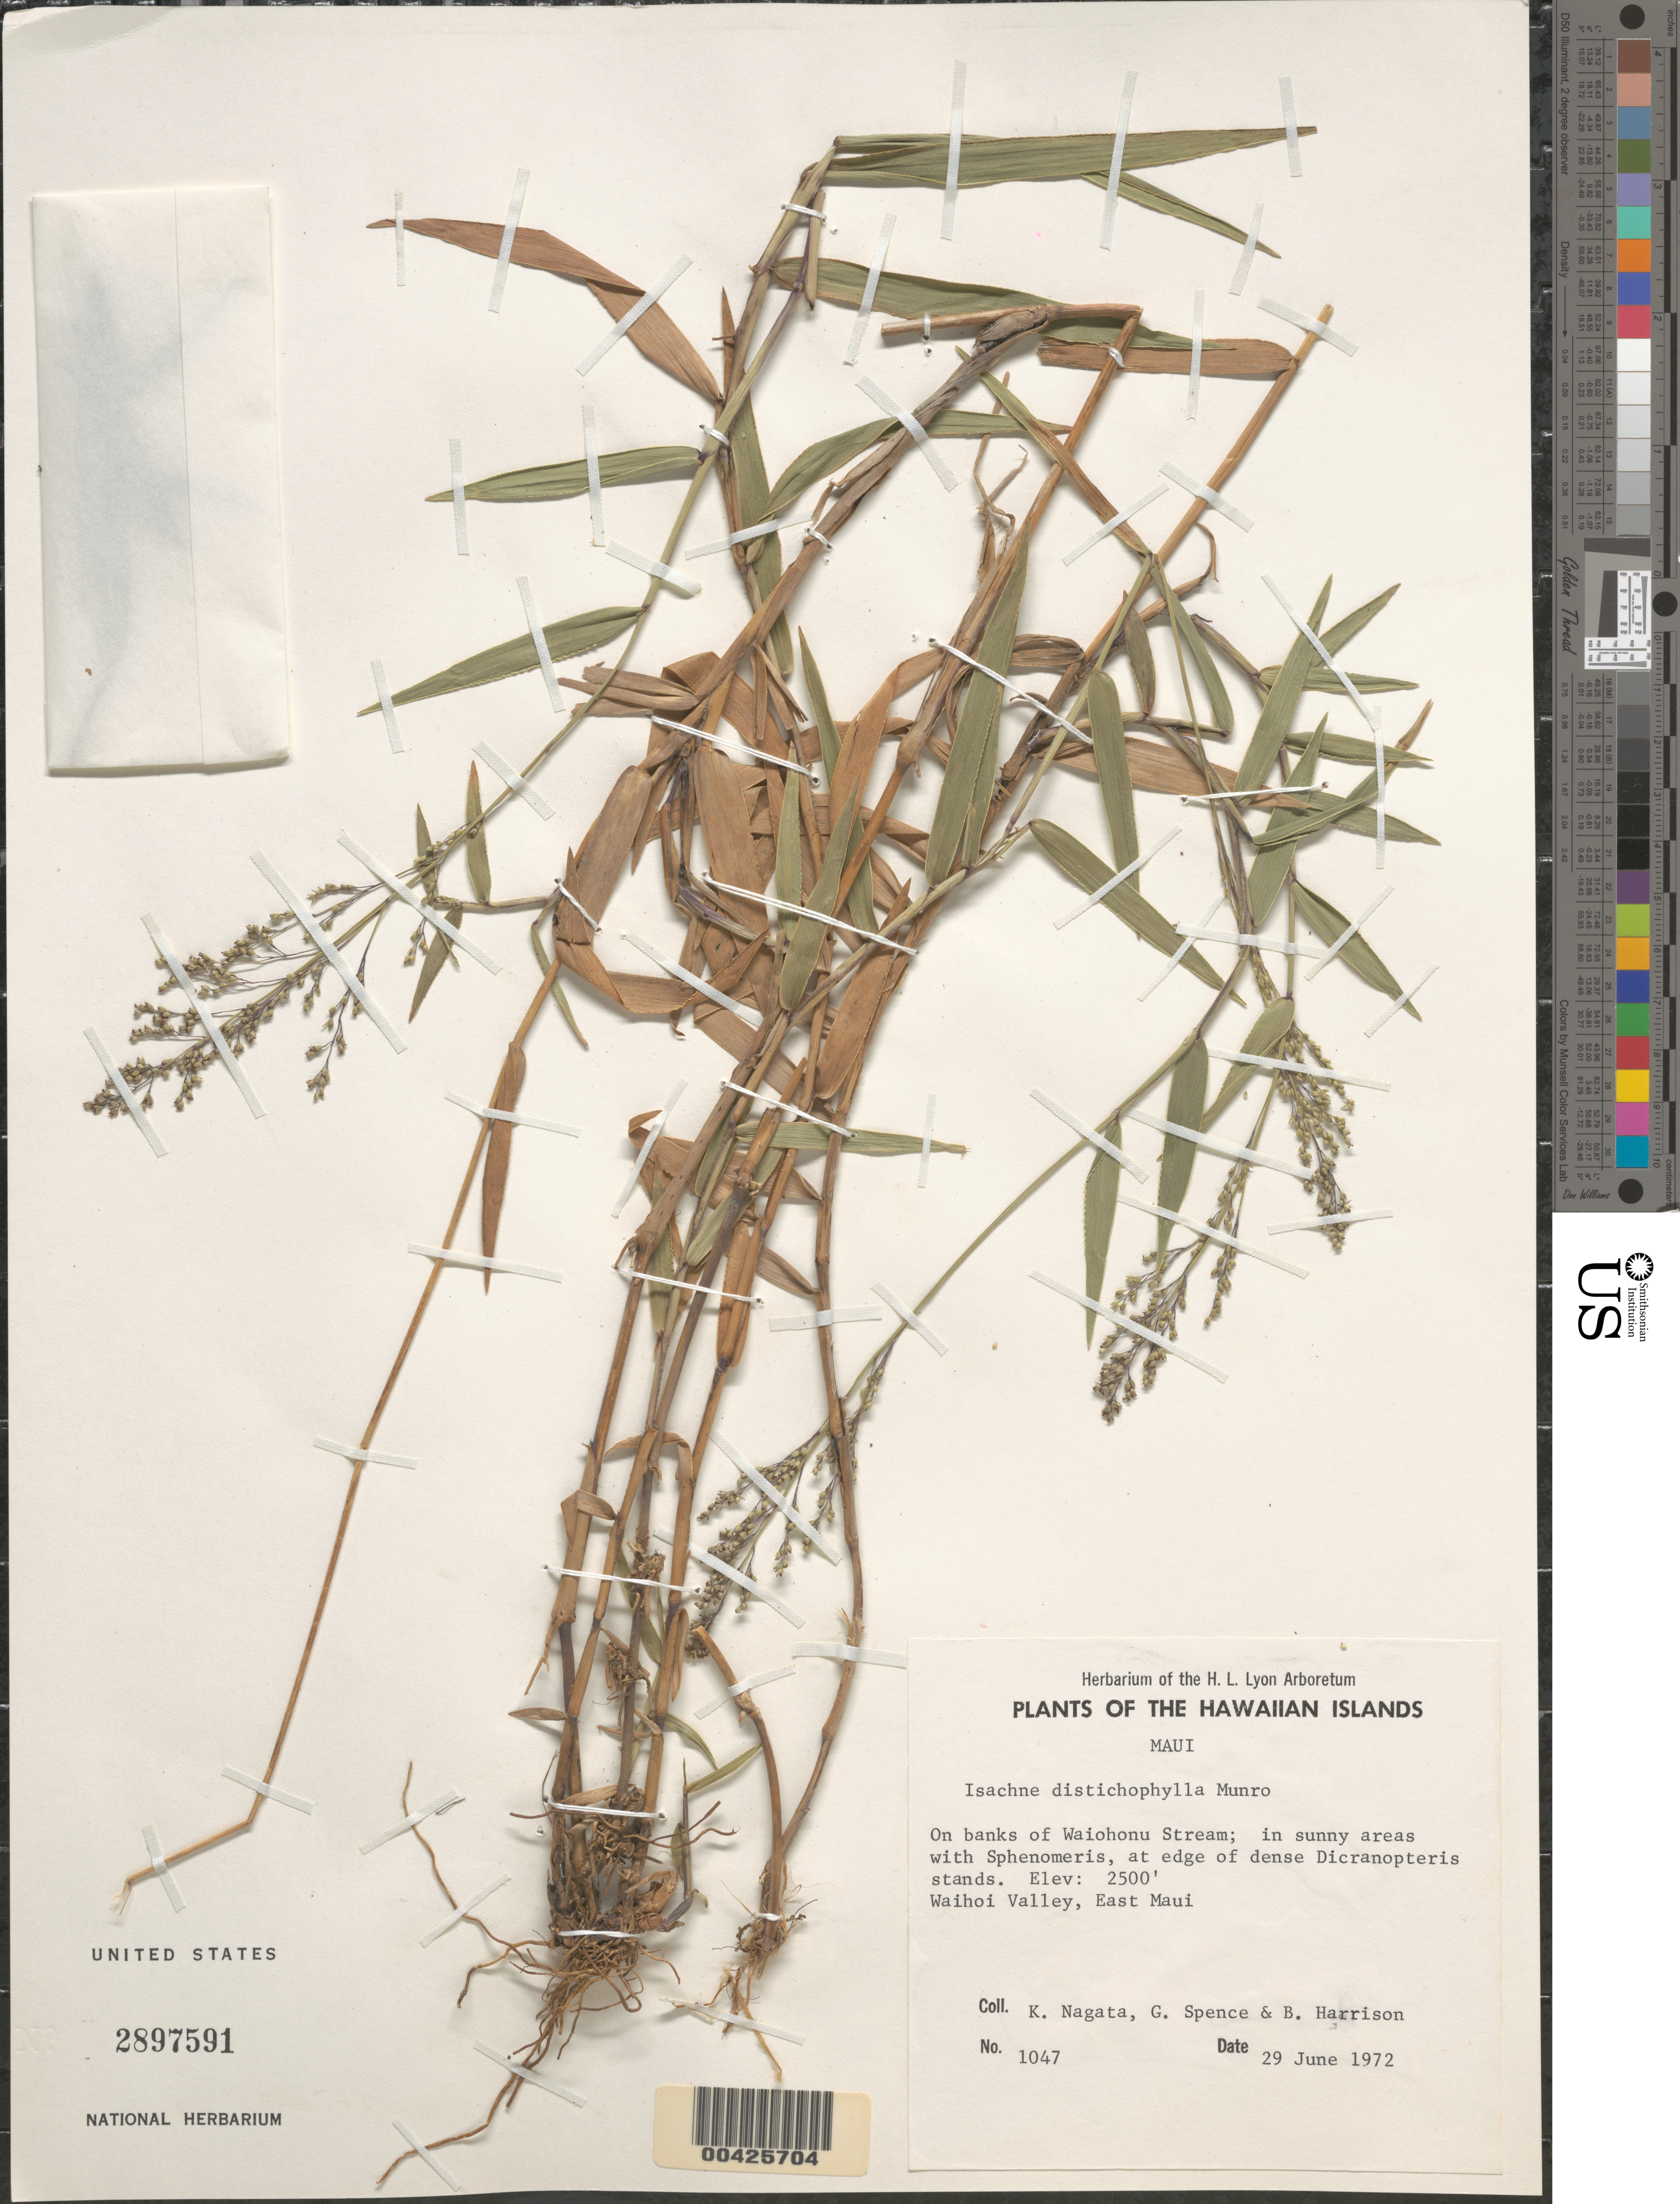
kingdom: Plantae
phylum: Tracheophyta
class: Liliopsida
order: Poales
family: Poaceae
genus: Isachne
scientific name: Isachne distichophylla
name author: Munro ex Hillebr.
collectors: K. Nagata, G. Spence & B. Harrison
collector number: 1047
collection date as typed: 29 Jun 1972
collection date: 1972-06-29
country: United States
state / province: Hawaii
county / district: Maui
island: Maui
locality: On banks of Waiohonu Stream, Waihoi Valley, E Maui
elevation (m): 762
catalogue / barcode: US 2897591